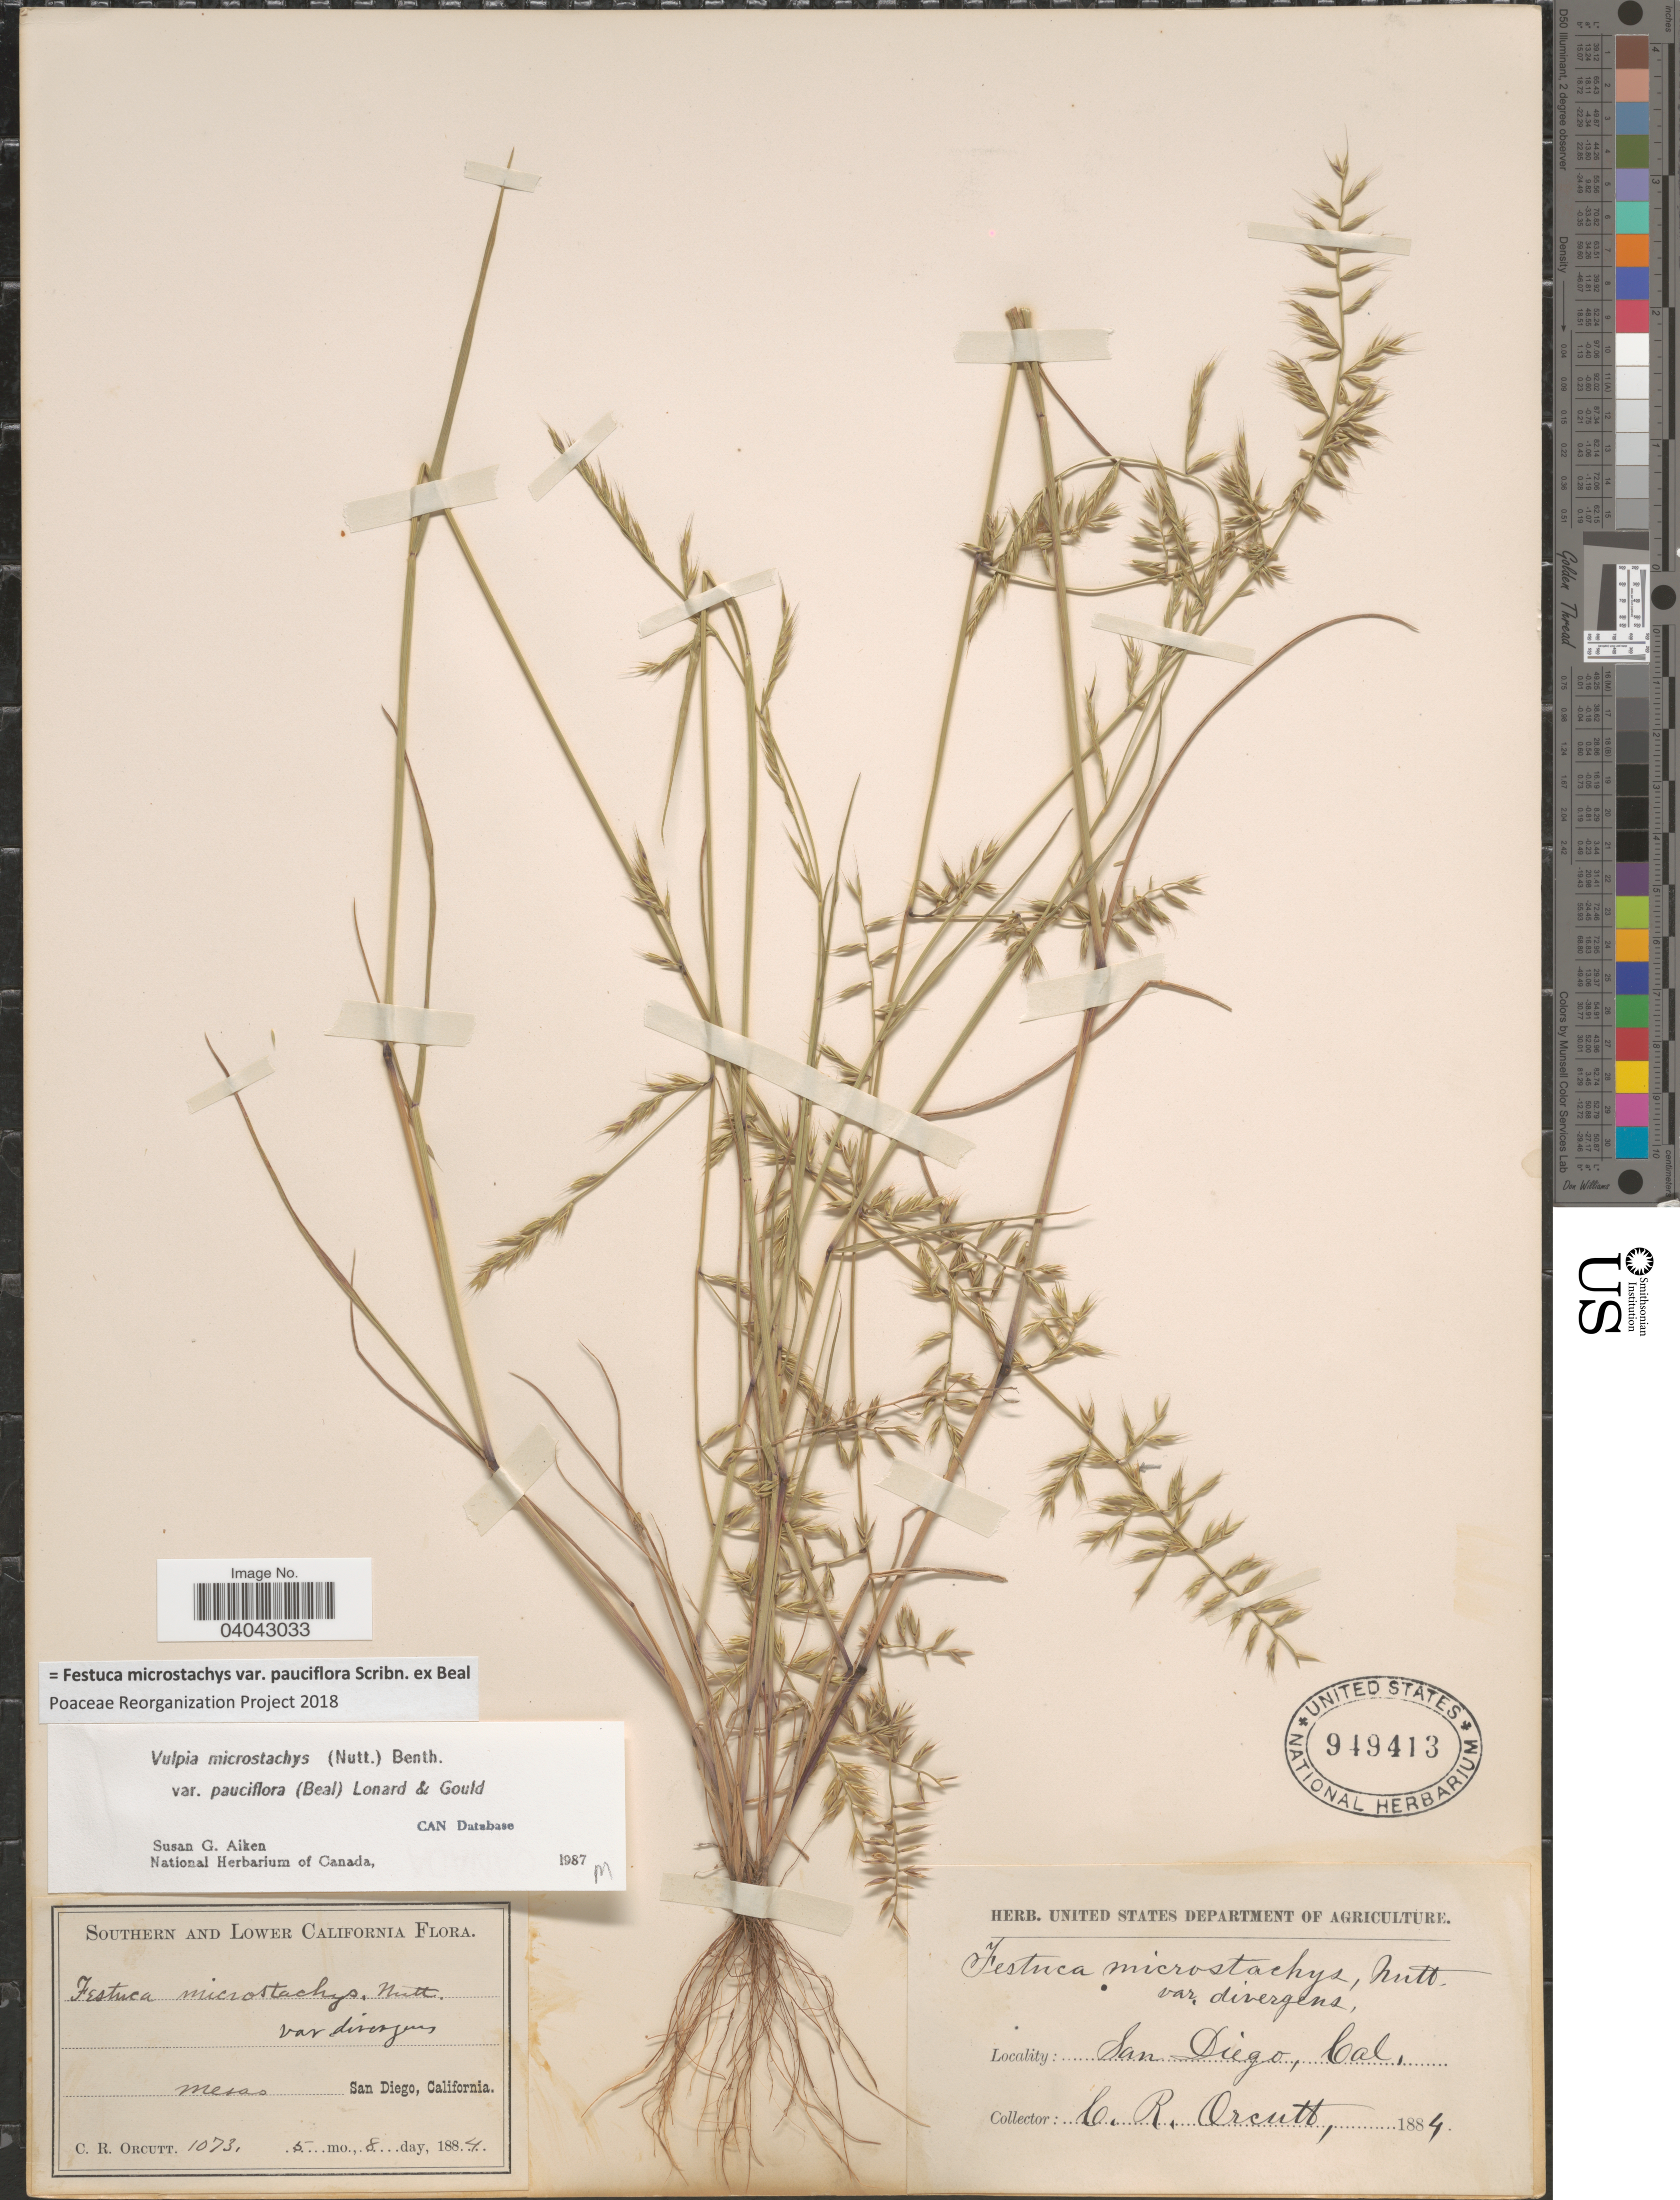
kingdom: Plantae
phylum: Tracheophyta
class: Liliopsida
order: Poales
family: Poaceae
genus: Festuca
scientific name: Festuca microstachys var. pauciflora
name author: Scribn. ex W.J. Beal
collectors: C. R. Orcutt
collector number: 1073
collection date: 1884-05-08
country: United States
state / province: California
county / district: San Diego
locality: Southern California. Mesas. San Diego.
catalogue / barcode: US 949413